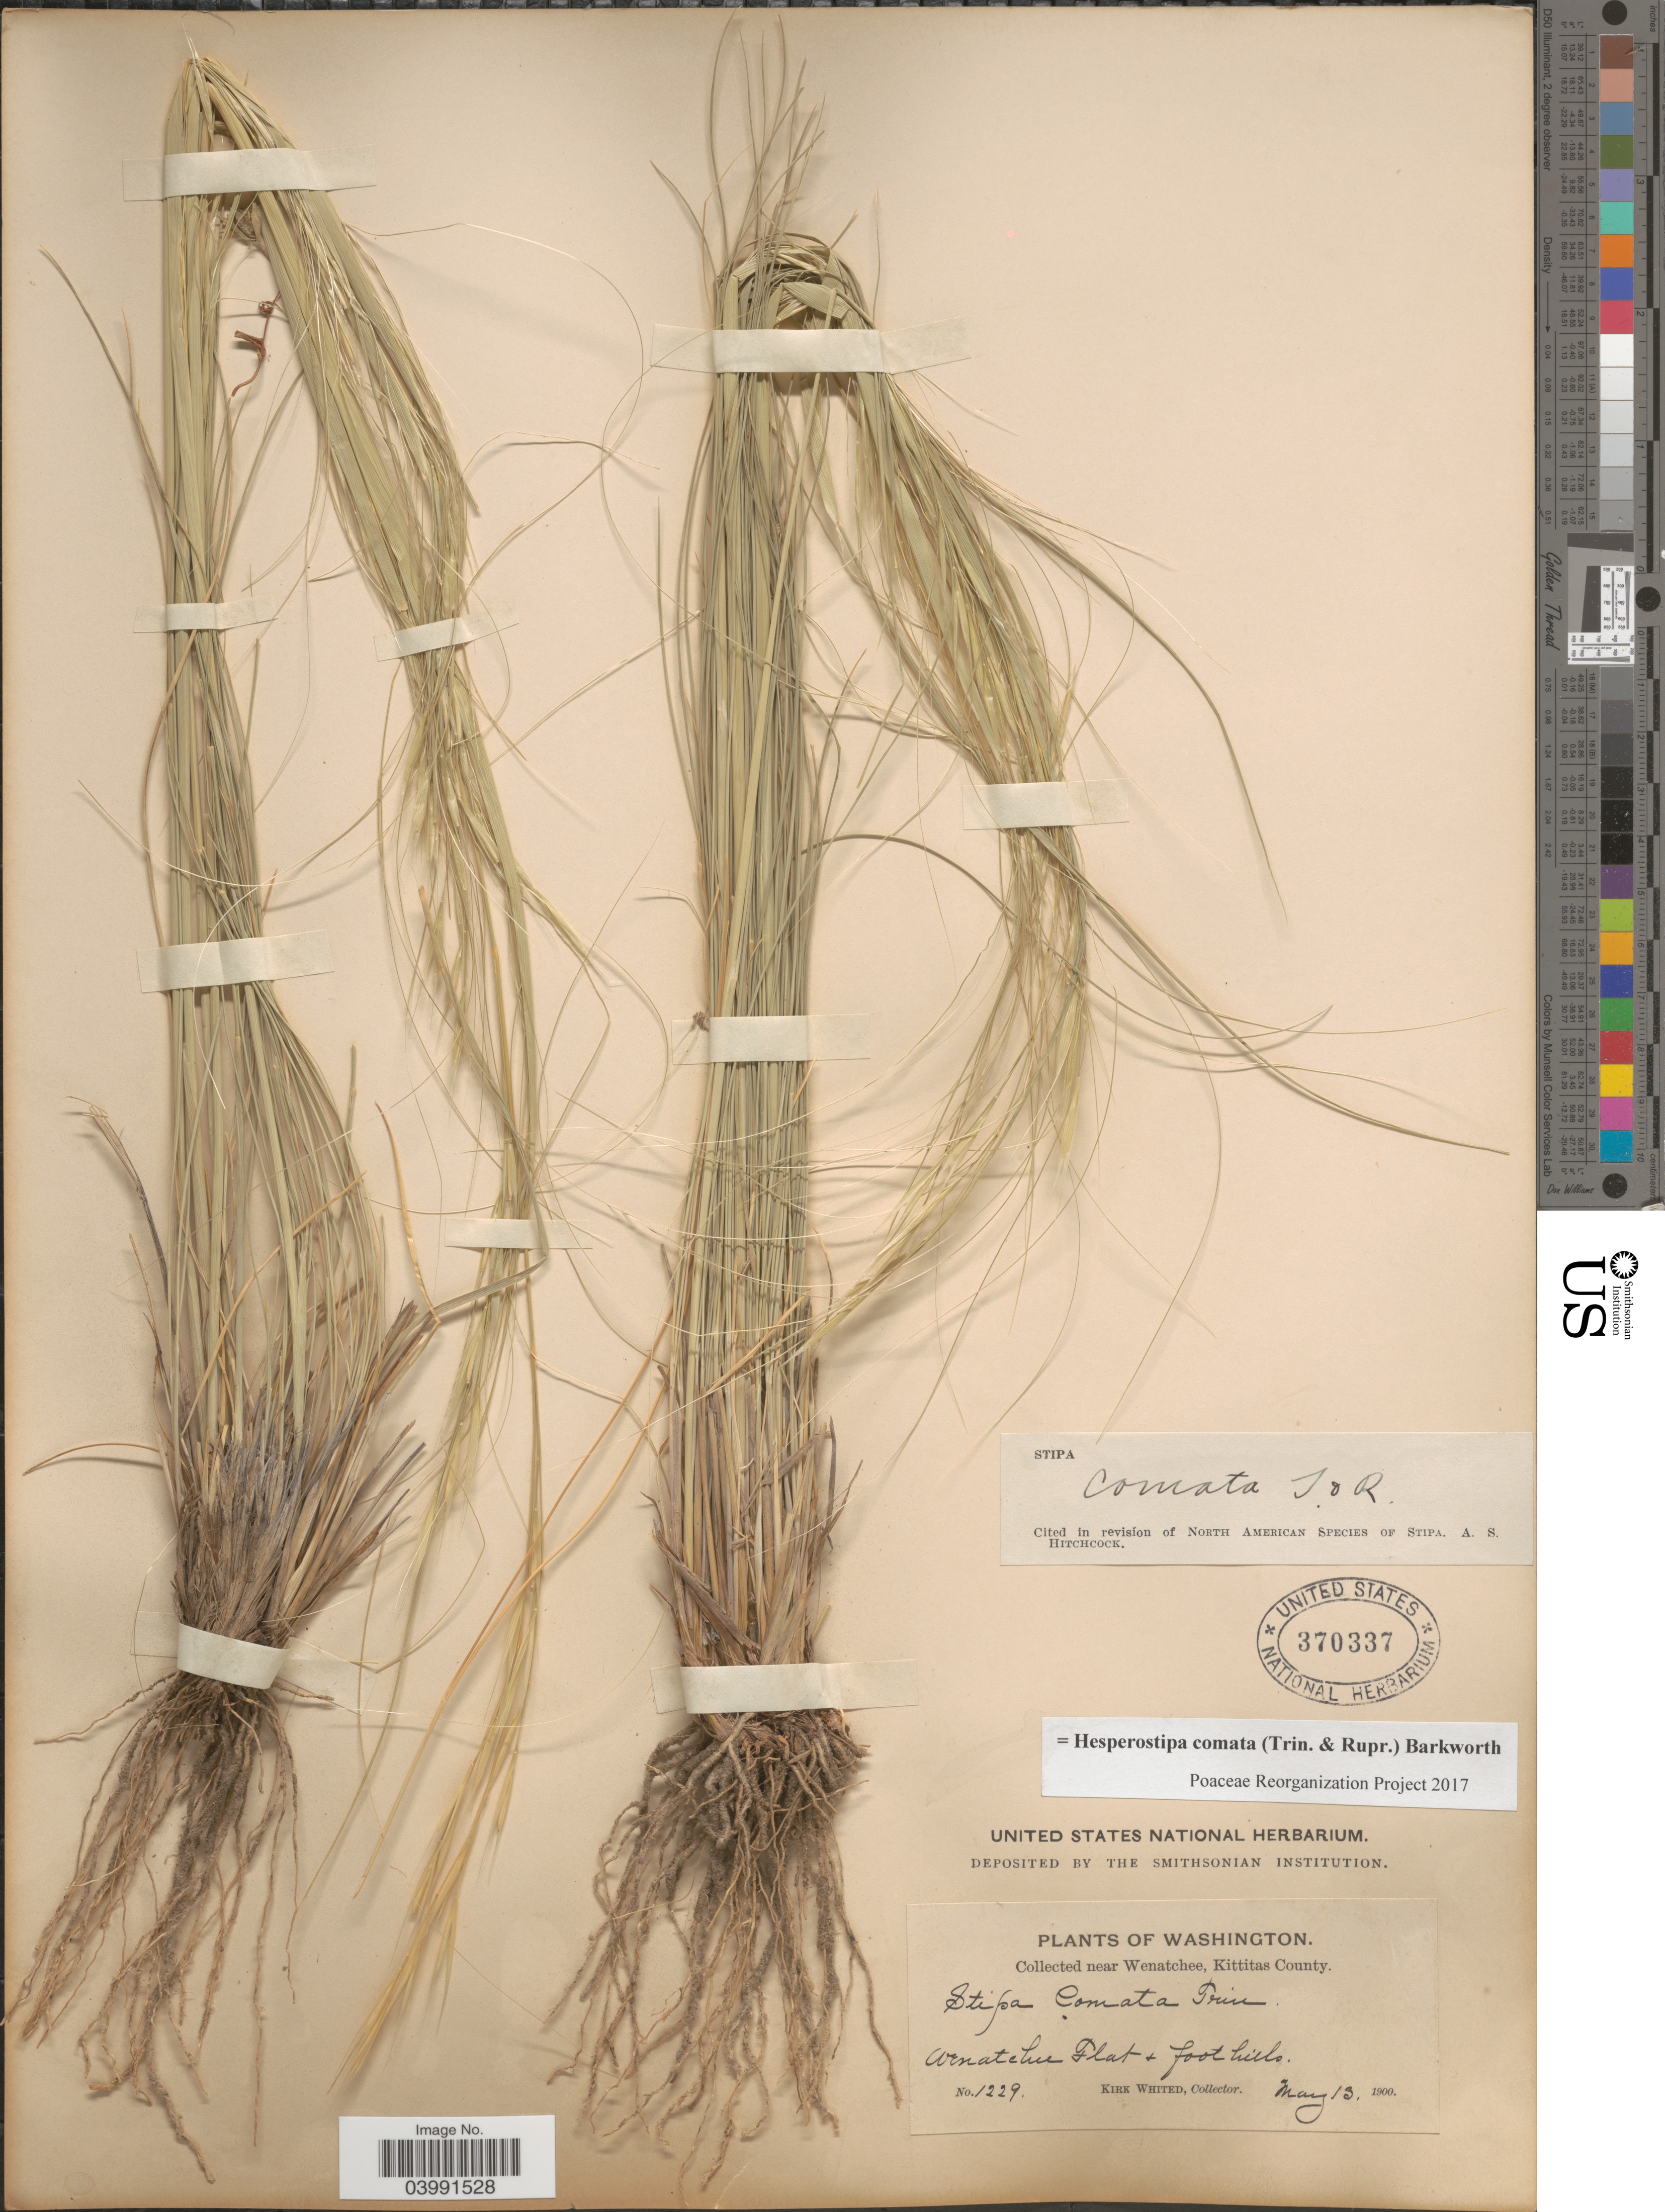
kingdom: Plantae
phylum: Tracheophyta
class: Liliopsida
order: Poales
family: Poaceae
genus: Hesperostipa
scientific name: Hesperostipa comata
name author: (Trin. & Rupr.) Barkworth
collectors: K. Whited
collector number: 1229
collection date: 1900-05-13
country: United States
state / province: Washington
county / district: Kittitas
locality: Near Wenatchee, Kittitas County. Wenatchee Flat.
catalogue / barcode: US 370337